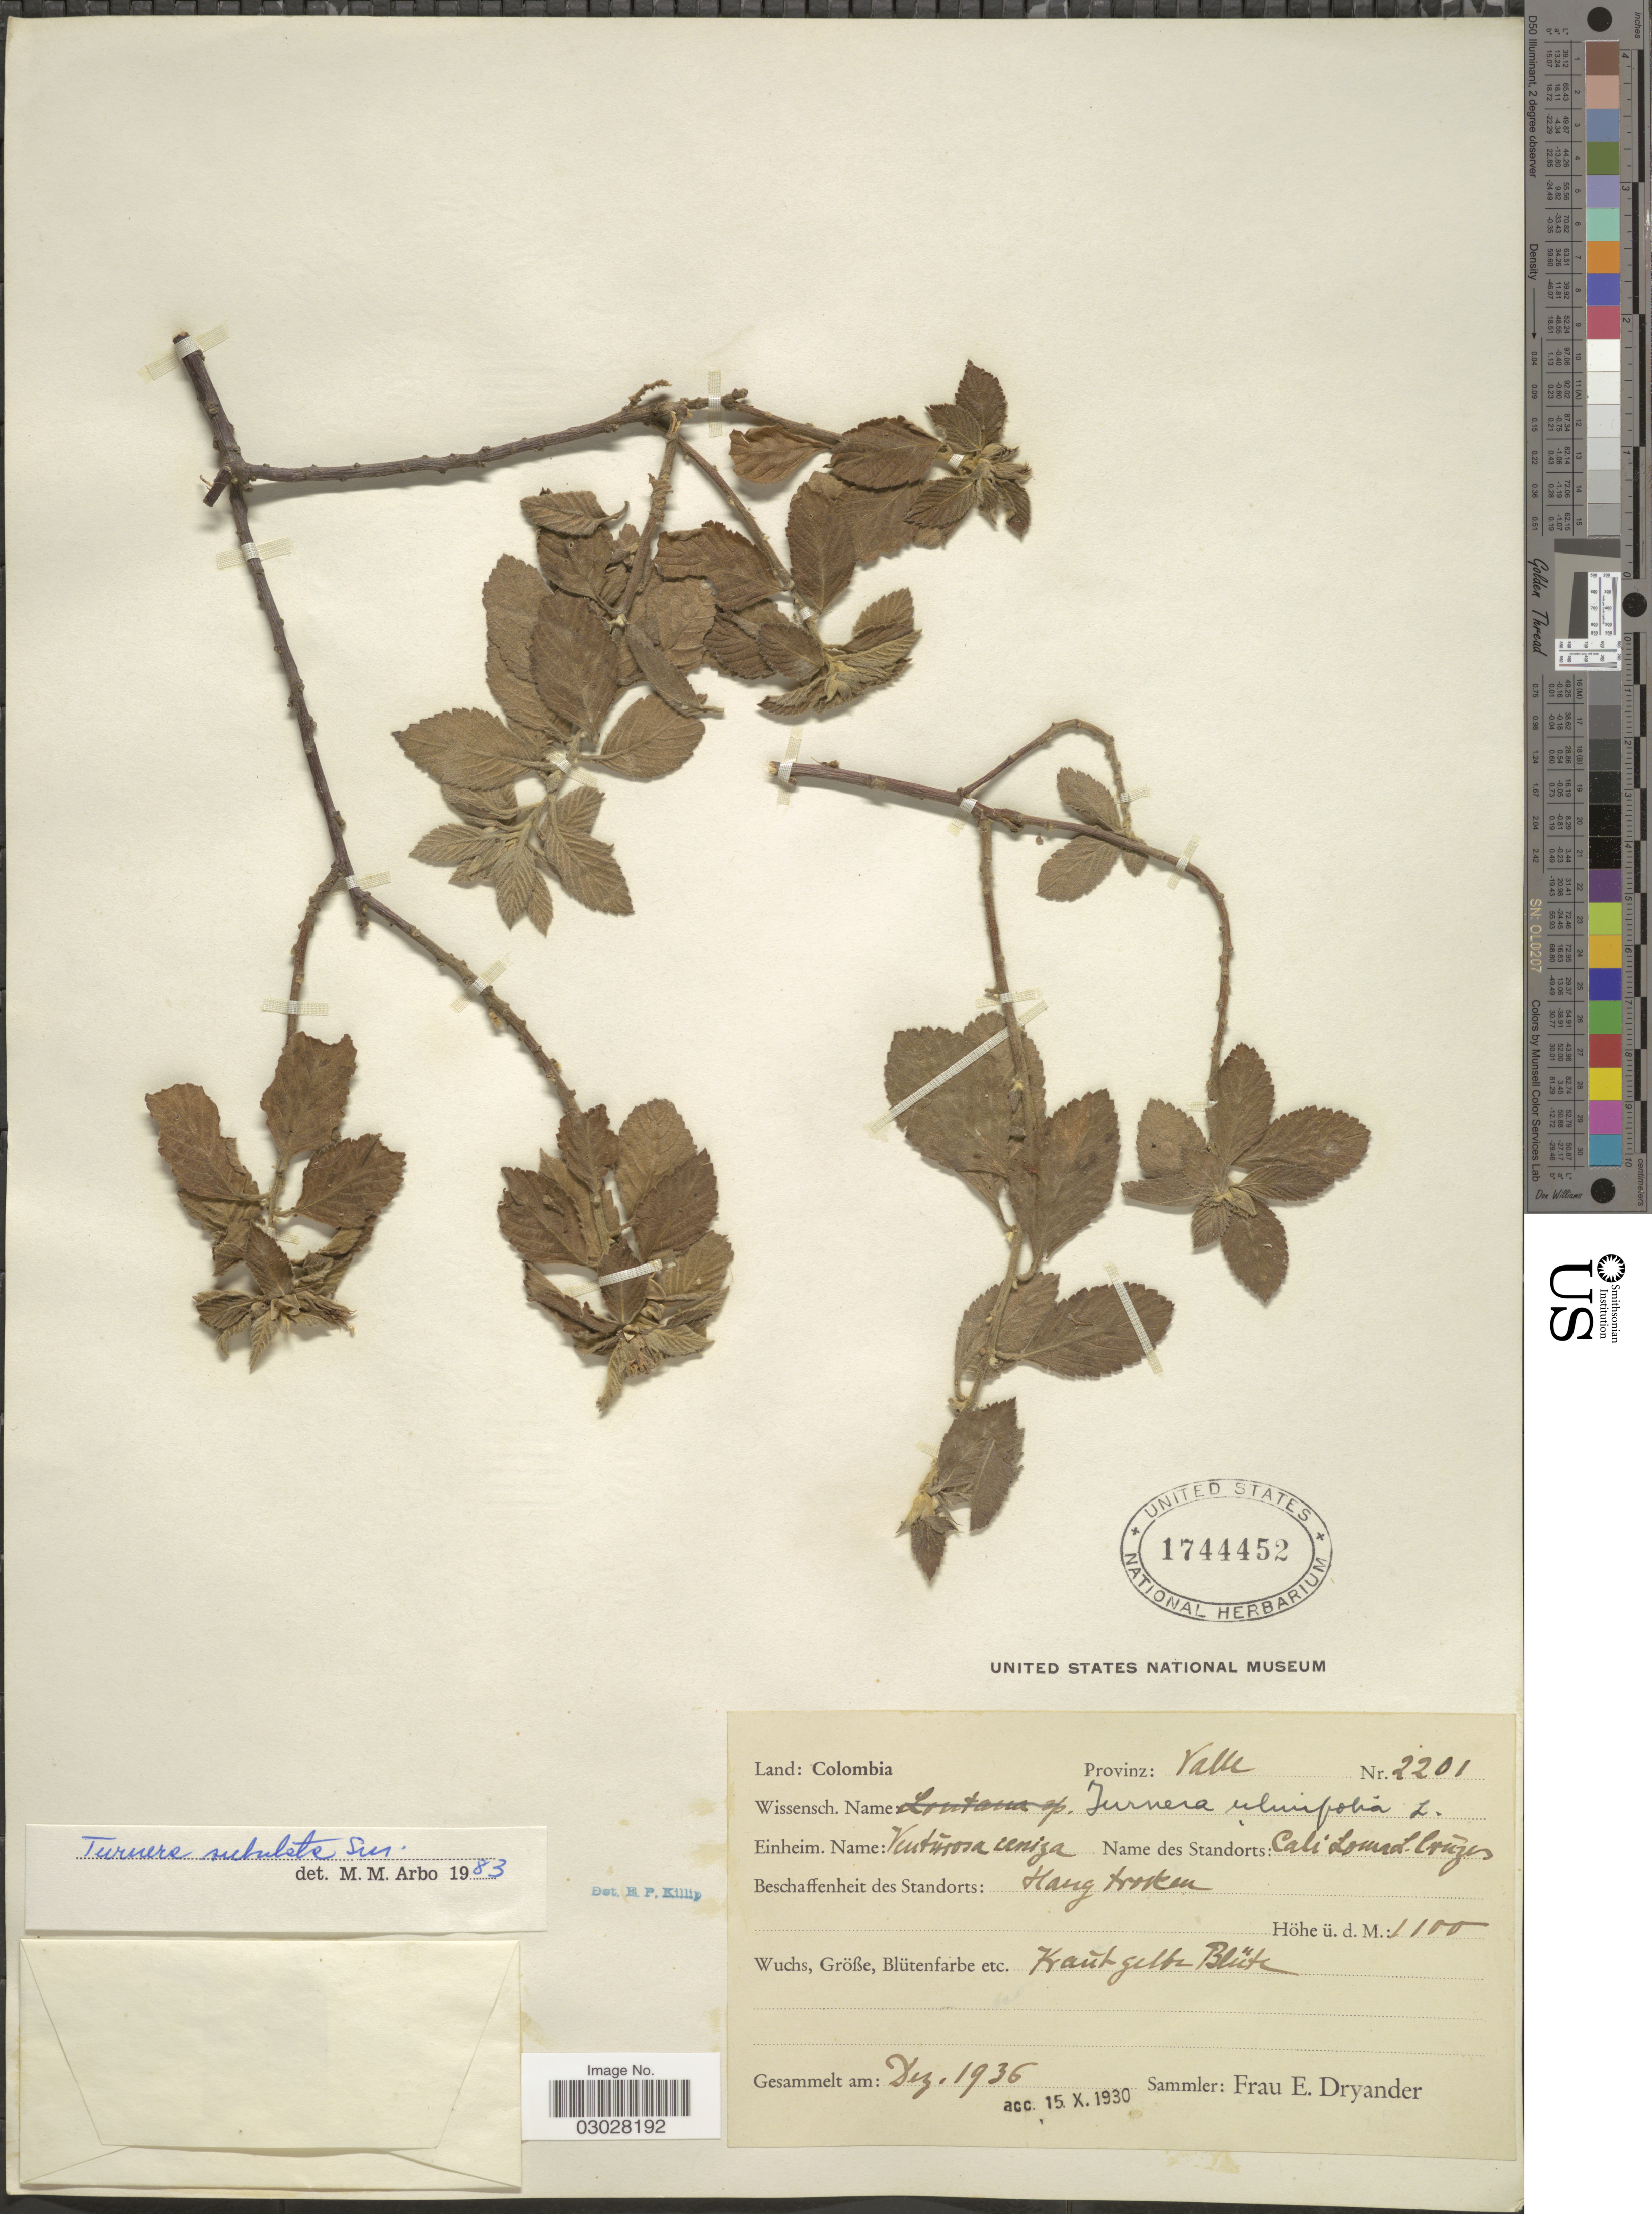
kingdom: Plantae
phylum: Tracheophyta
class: Magnoliopsida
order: Malpighiales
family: Turneraceae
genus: Turnera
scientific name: Turnera subulata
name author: Sm.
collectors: F. Dryander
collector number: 2201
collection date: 1936-12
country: Colombia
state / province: Valle del Cauca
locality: Provinz: Valle. Hang trocken. Cali Loma des Cruces.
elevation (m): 1100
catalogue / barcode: US 1744452